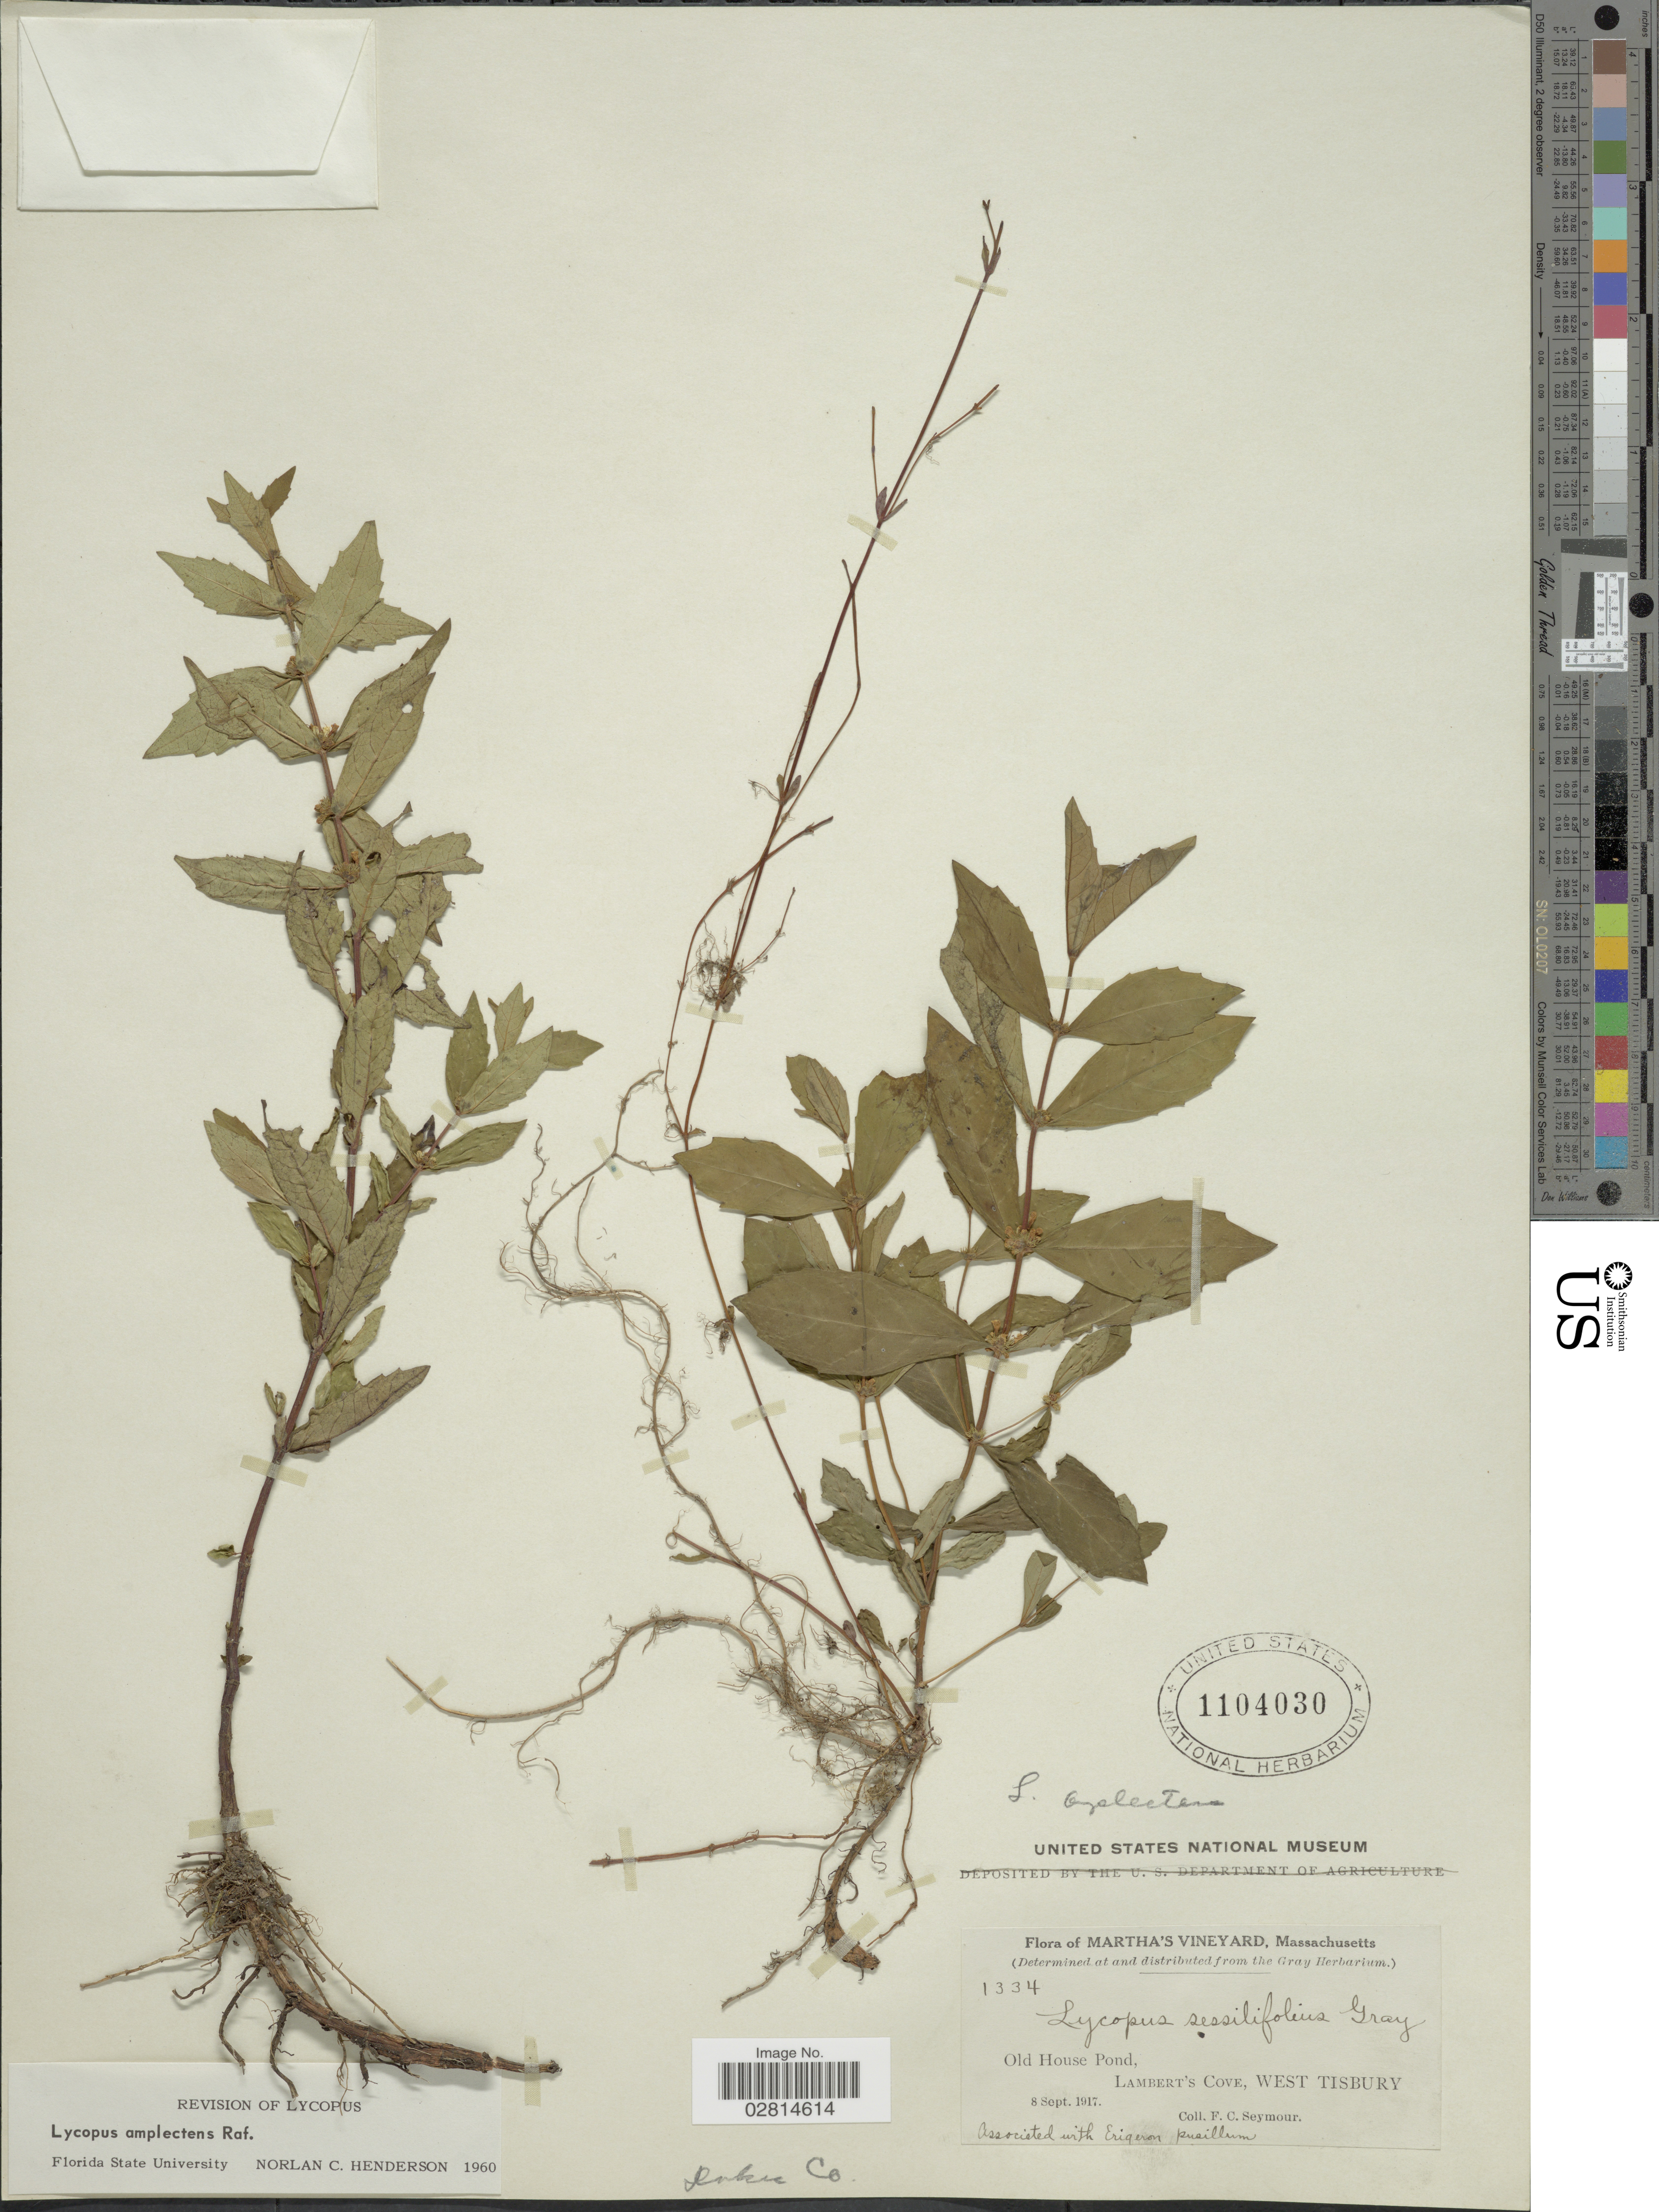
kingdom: Plantae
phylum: Tracheophyta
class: Magnoliopsida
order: Lamiales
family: Lamiaceae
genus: Lycopus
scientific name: Lycopus amplectens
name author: Raf.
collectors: F. C. Seymour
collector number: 1334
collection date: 1917-09-08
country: United States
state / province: Massachusetts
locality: Martha's Vineyard. Old House Pond, Lambert's Cove, West Tisbury. Dukes Co.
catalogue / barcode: US 1104030